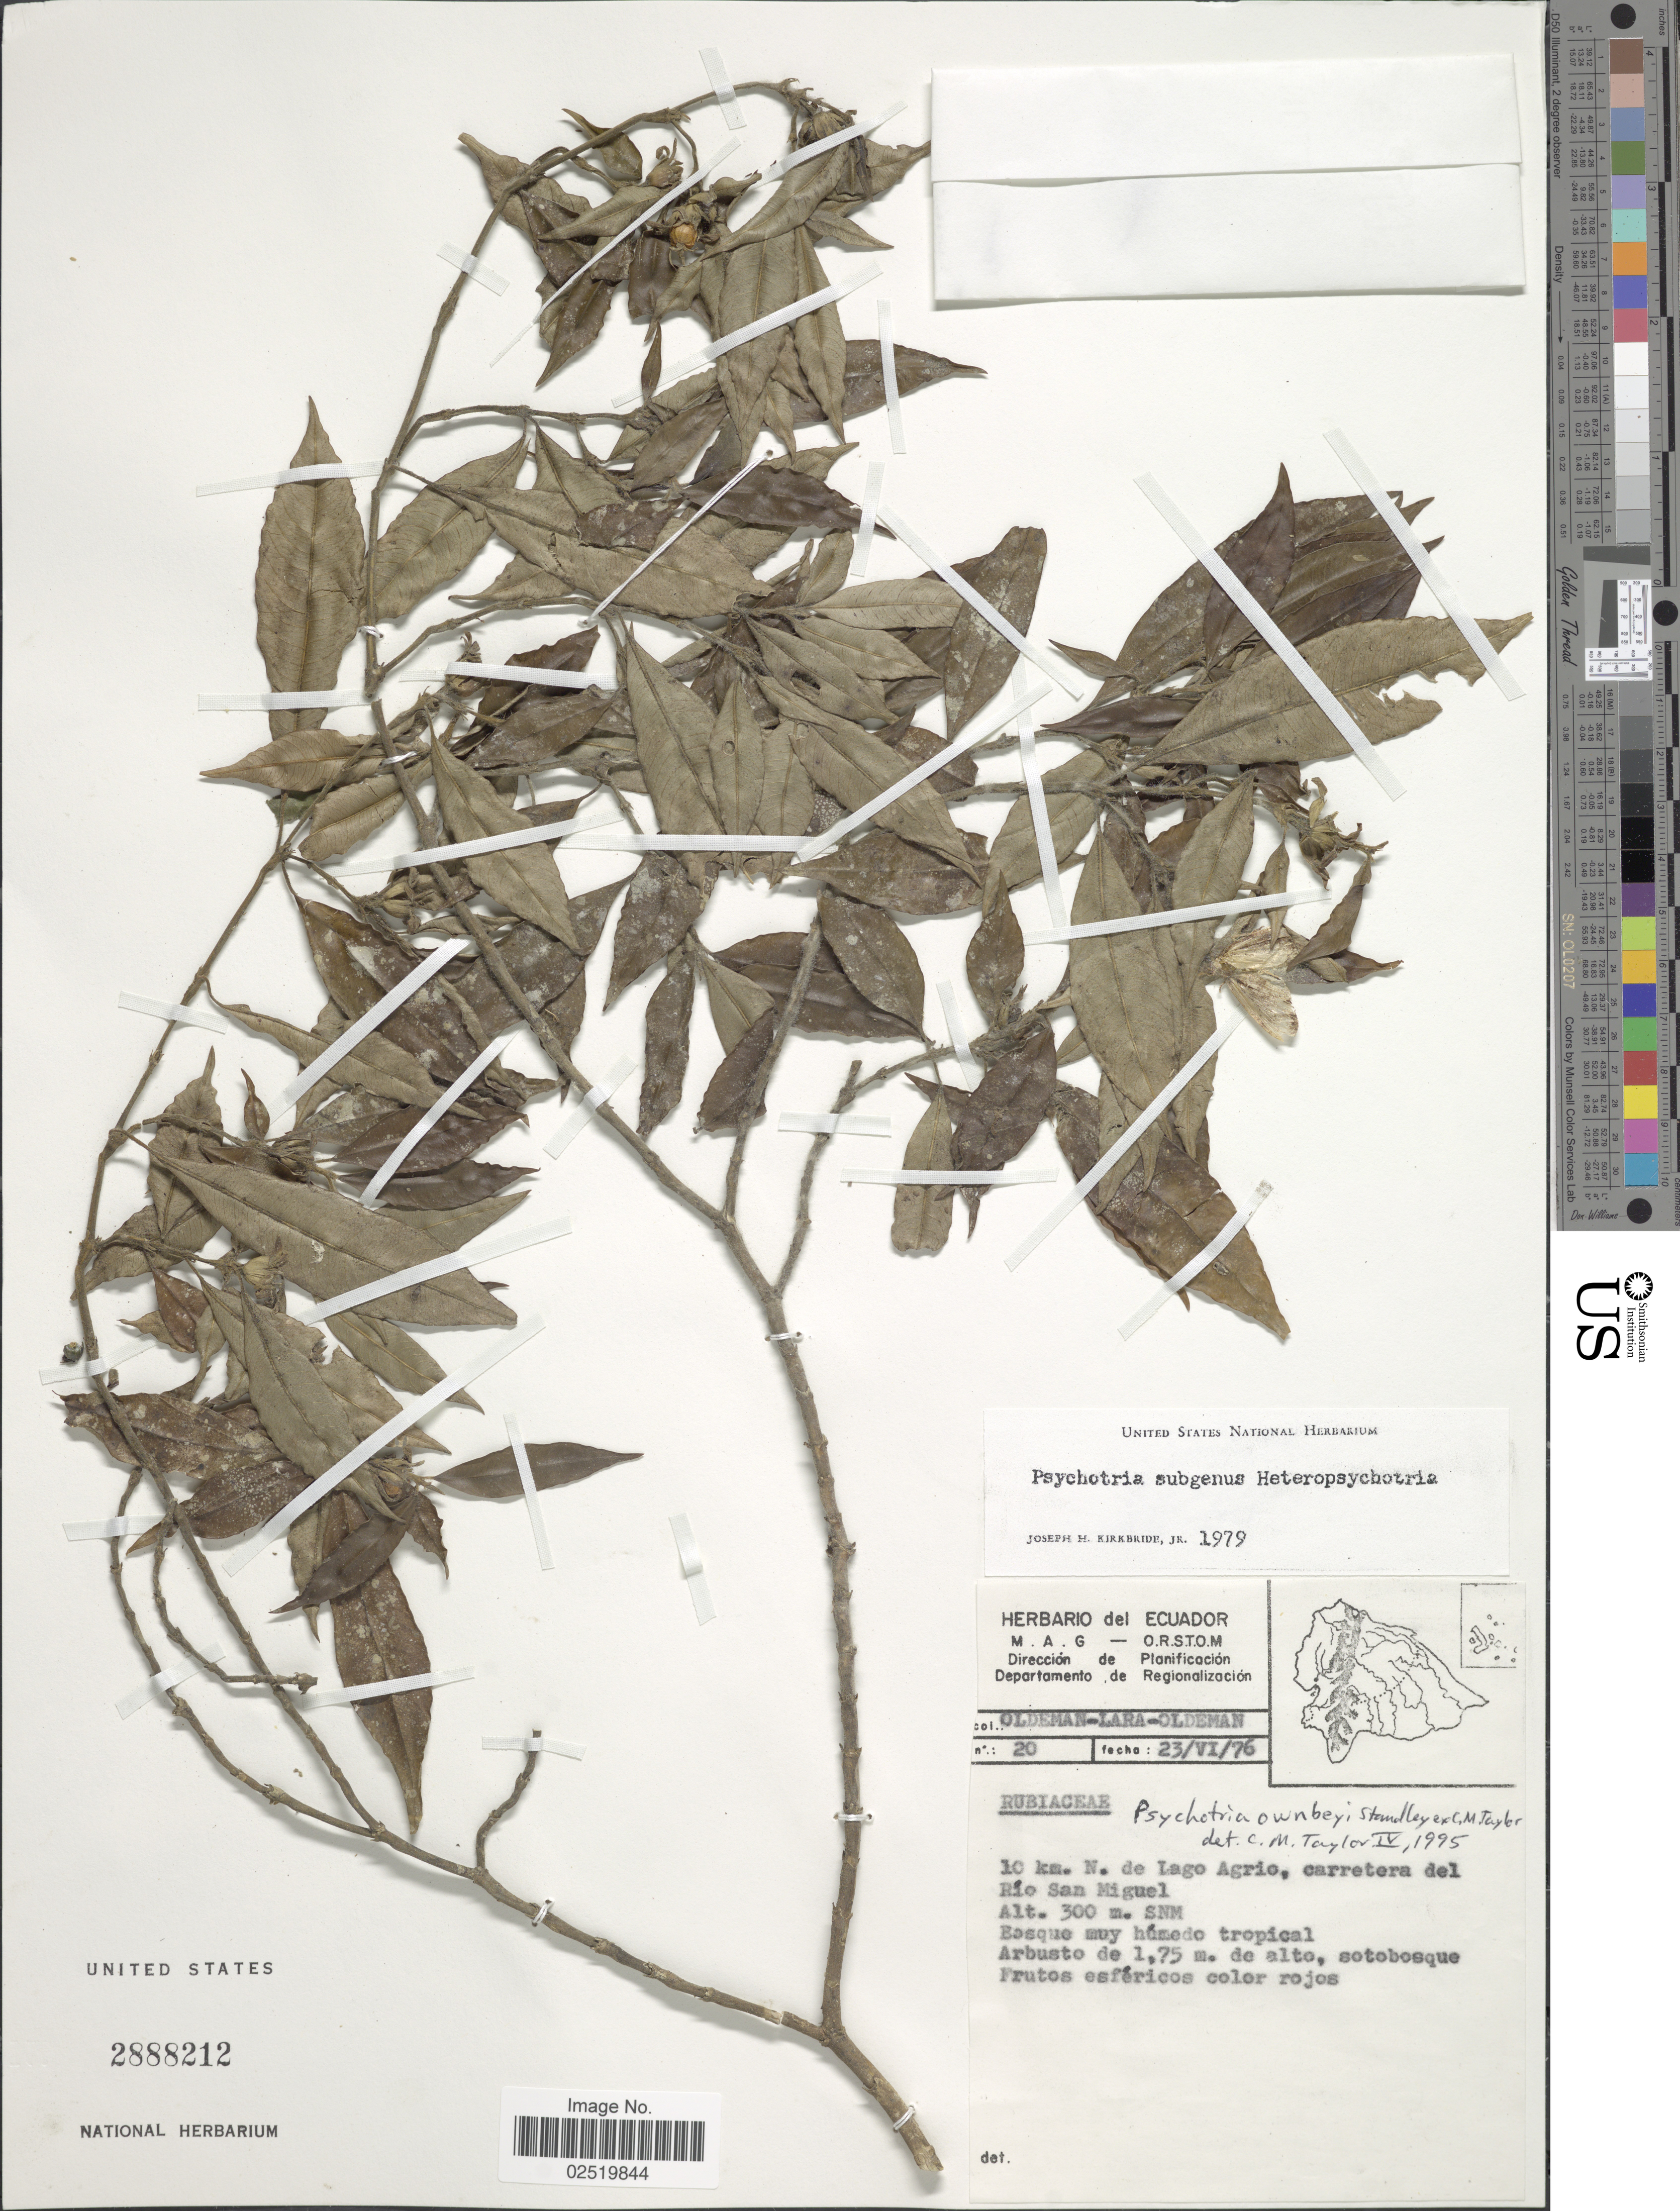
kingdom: Plantae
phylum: Tracheophyta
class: Magnoliopsida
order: Gentianales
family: Rubiaceae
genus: Psychotria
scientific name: Psychotria ownbeyi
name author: Standl. ex C.M. Taylor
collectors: -- Oldeman, Lara & -- Oldeman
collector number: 20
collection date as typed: Transcribed d/m/y: 23/6/76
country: Ecuador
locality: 10 km. N. de Lago Agrio, carretera del Rio San Miguel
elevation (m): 300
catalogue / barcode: US 2888212